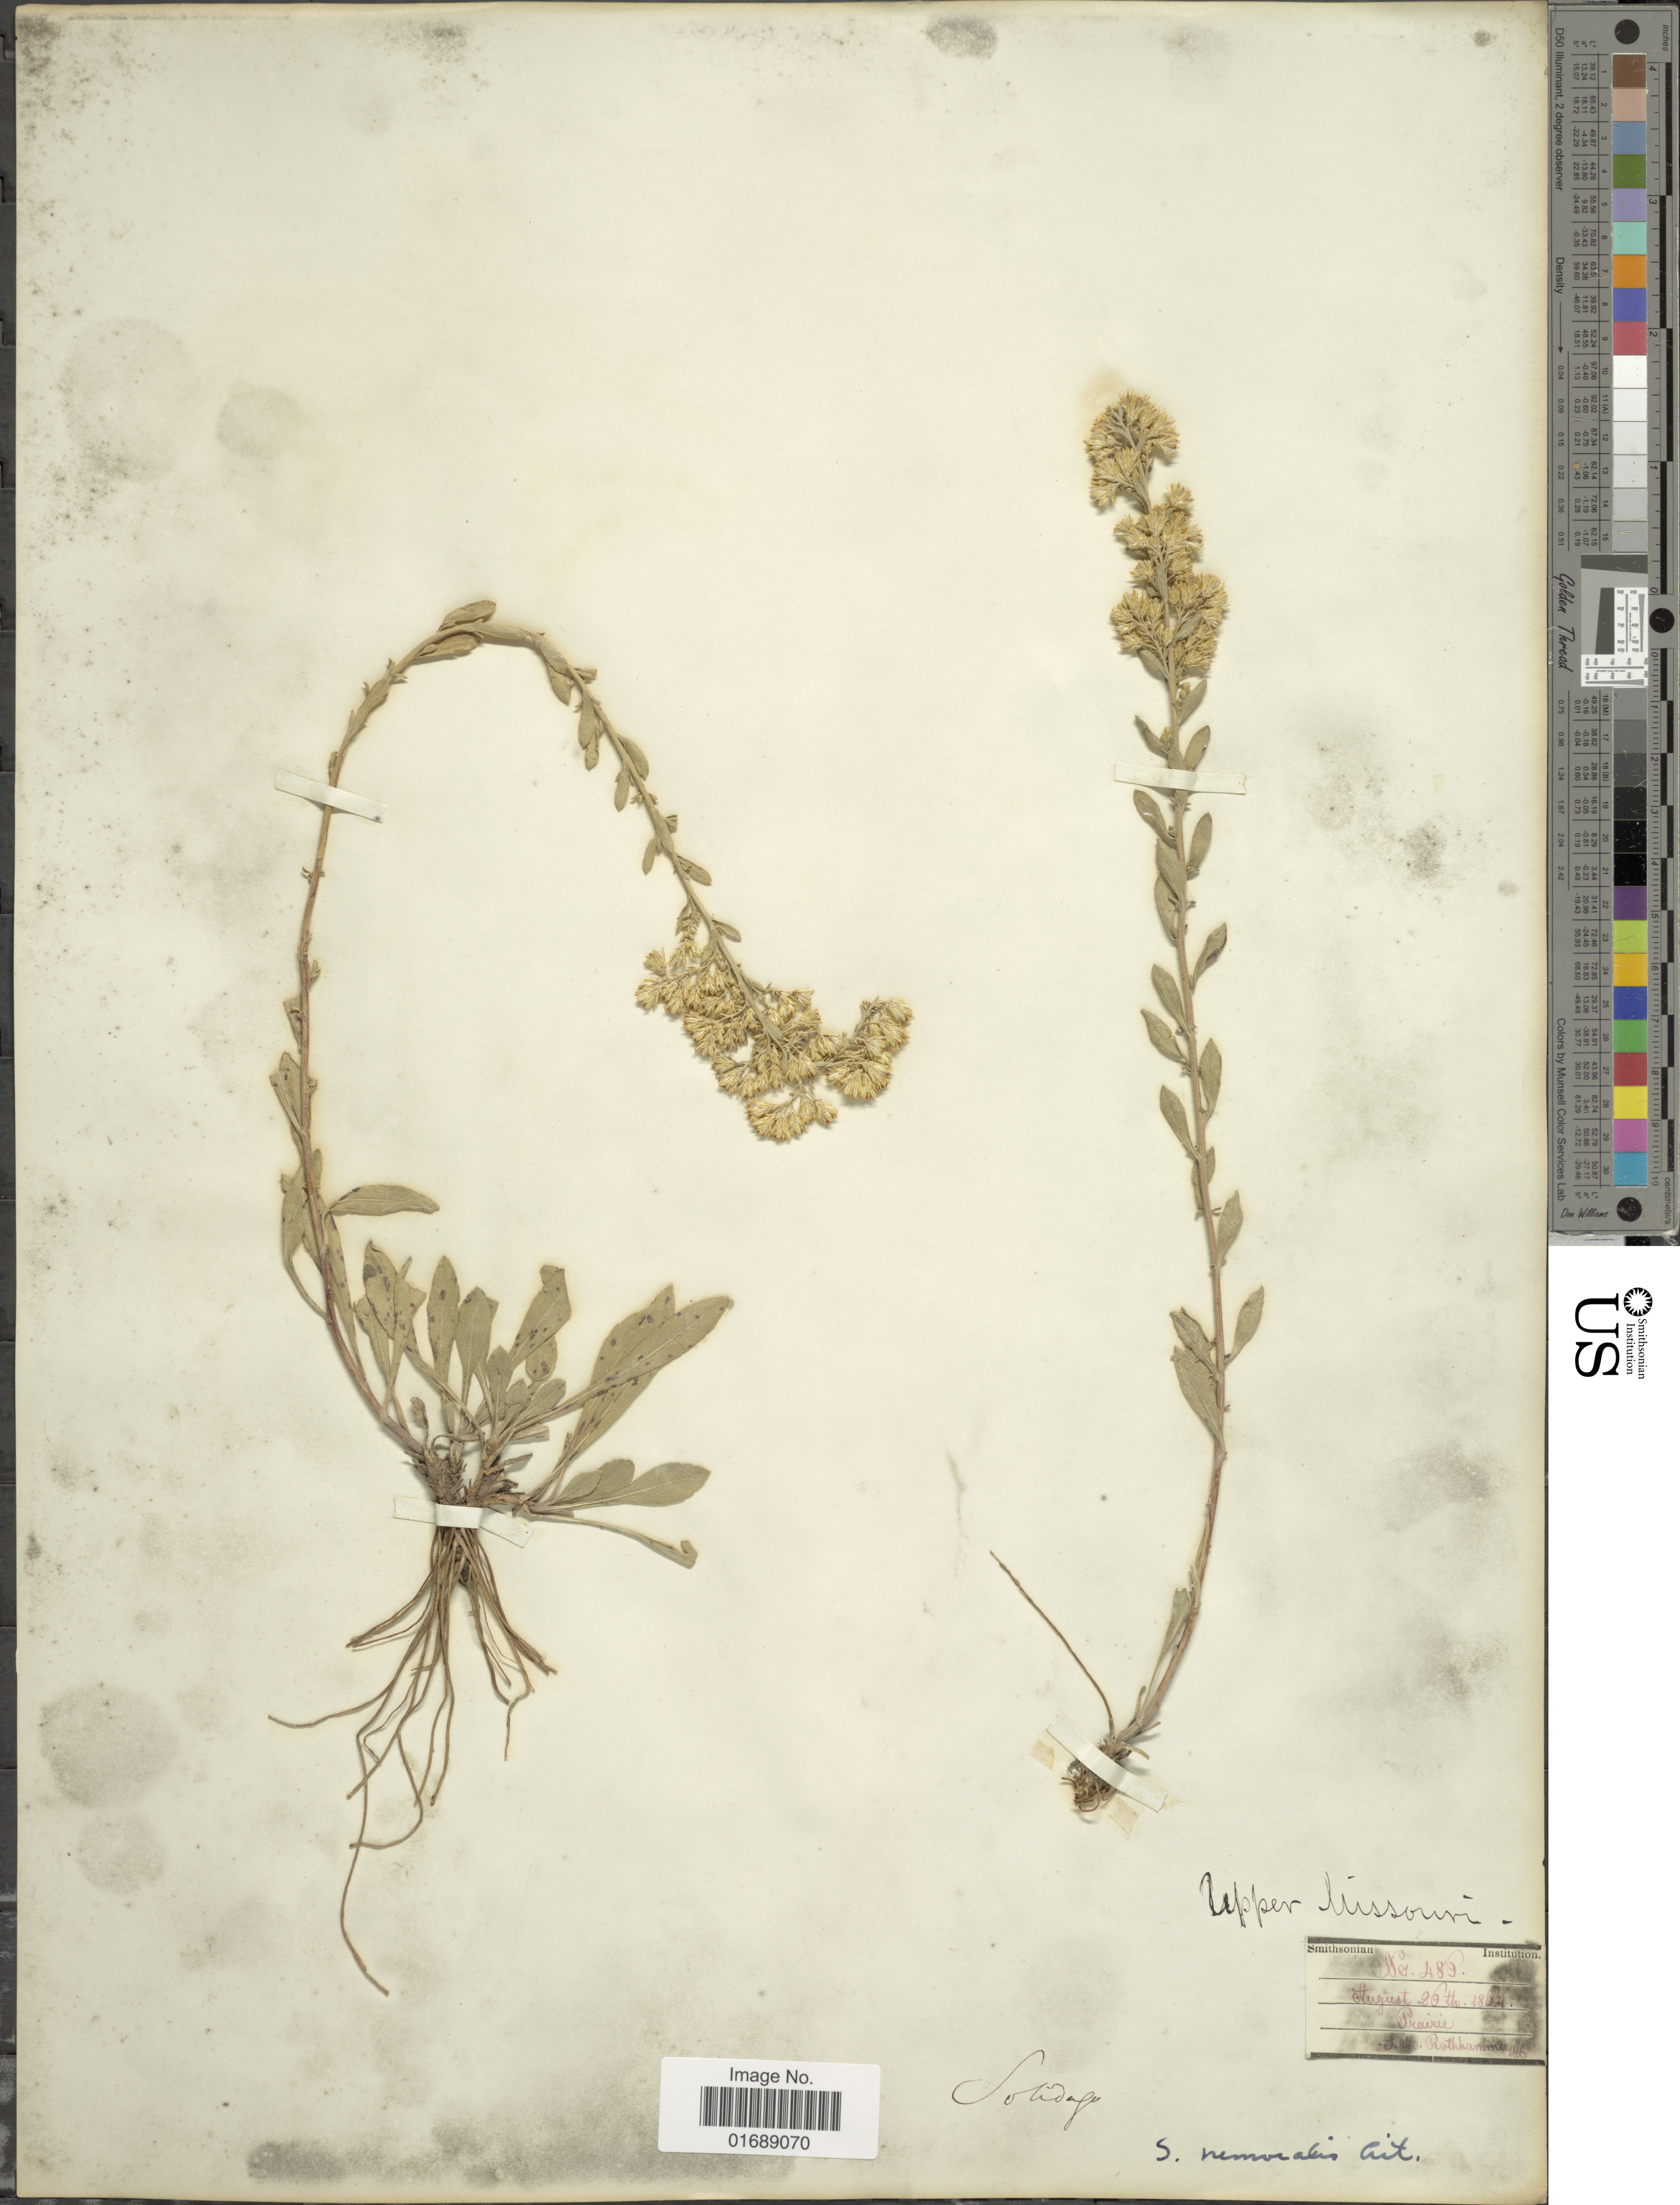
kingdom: Plantae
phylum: Tracheophyta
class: Magnoliopsida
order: Asterales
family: Asteraceae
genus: Solidago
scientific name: Solidago nemoralis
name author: Aiton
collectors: S. Rothhammer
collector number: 489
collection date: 1864-08-29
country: United States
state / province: Missouri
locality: Upper Missouri, Prairie